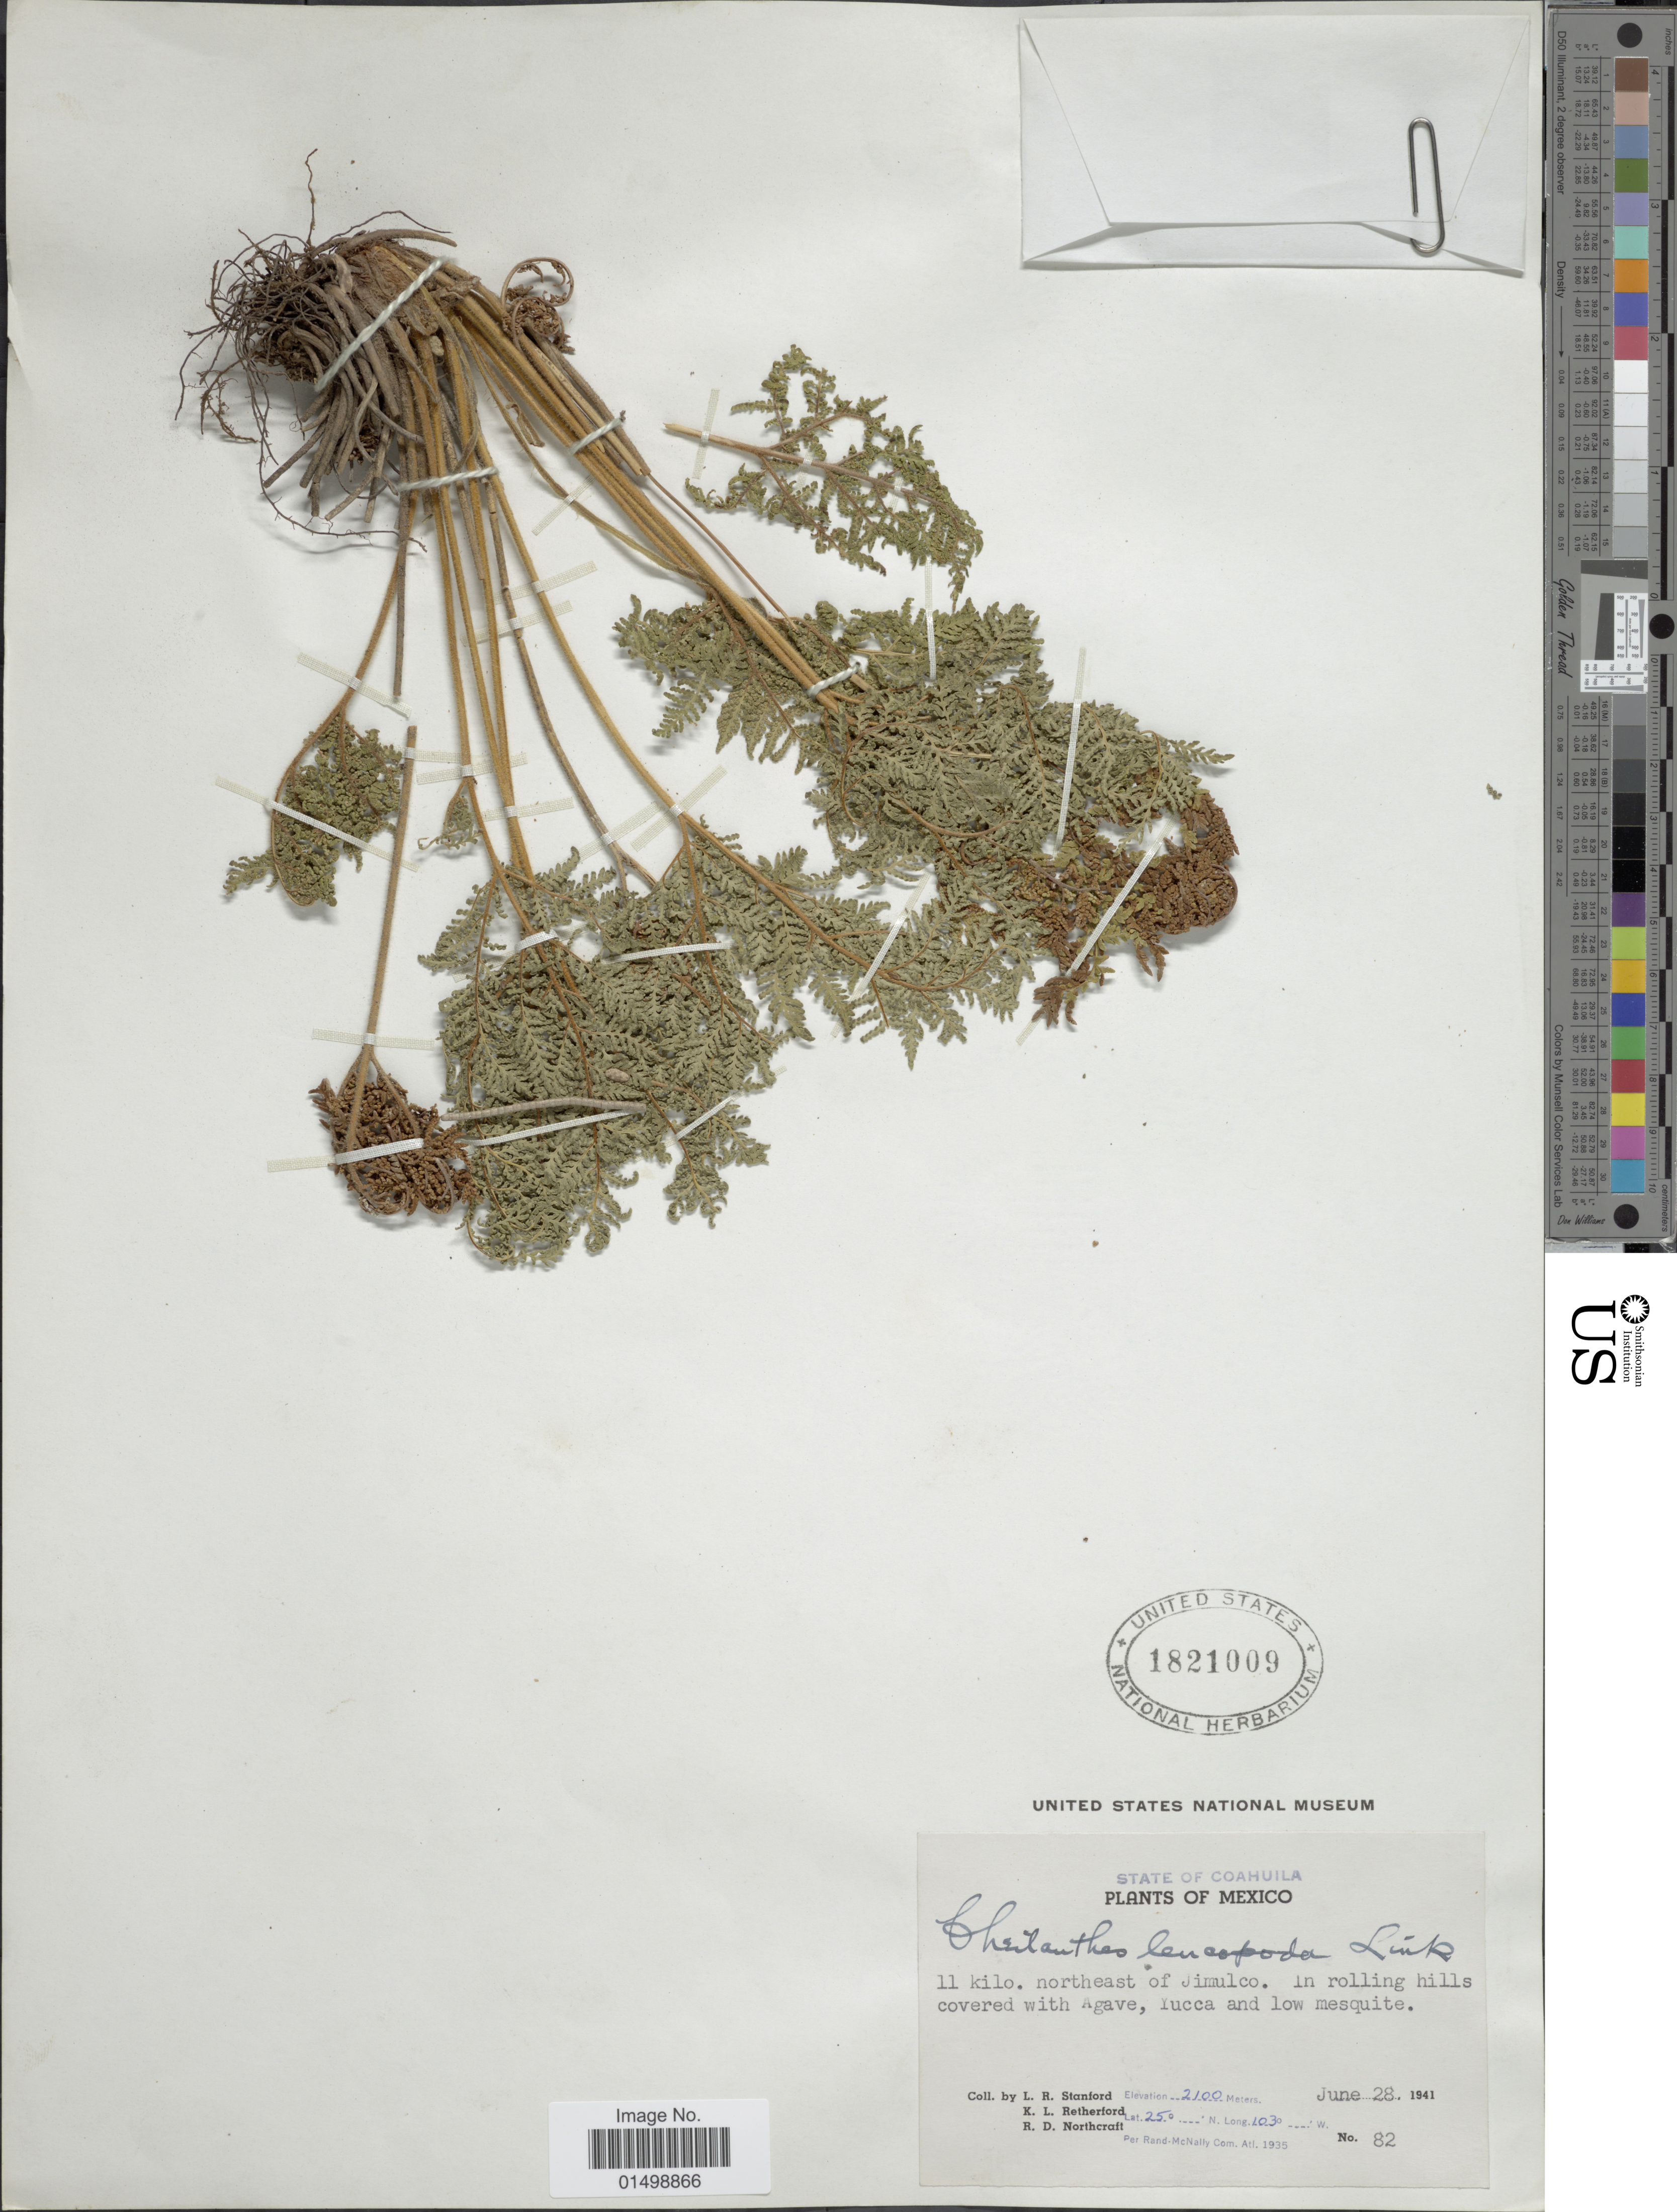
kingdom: Plantae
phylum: Tracheophyta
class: Polypodiopsida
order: Polypodiales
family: Pteridaceae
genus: Cheilanthes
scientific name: Cheilanthes leucopoda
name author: Link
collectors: L. R. Stanford, K. Retherford & R. Northcraft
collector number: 82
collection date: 1941-06-28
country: Mexico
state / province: Coahuila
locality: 11 kilo. northeast of Jimulco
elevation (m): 2100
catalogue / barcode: US 1821009